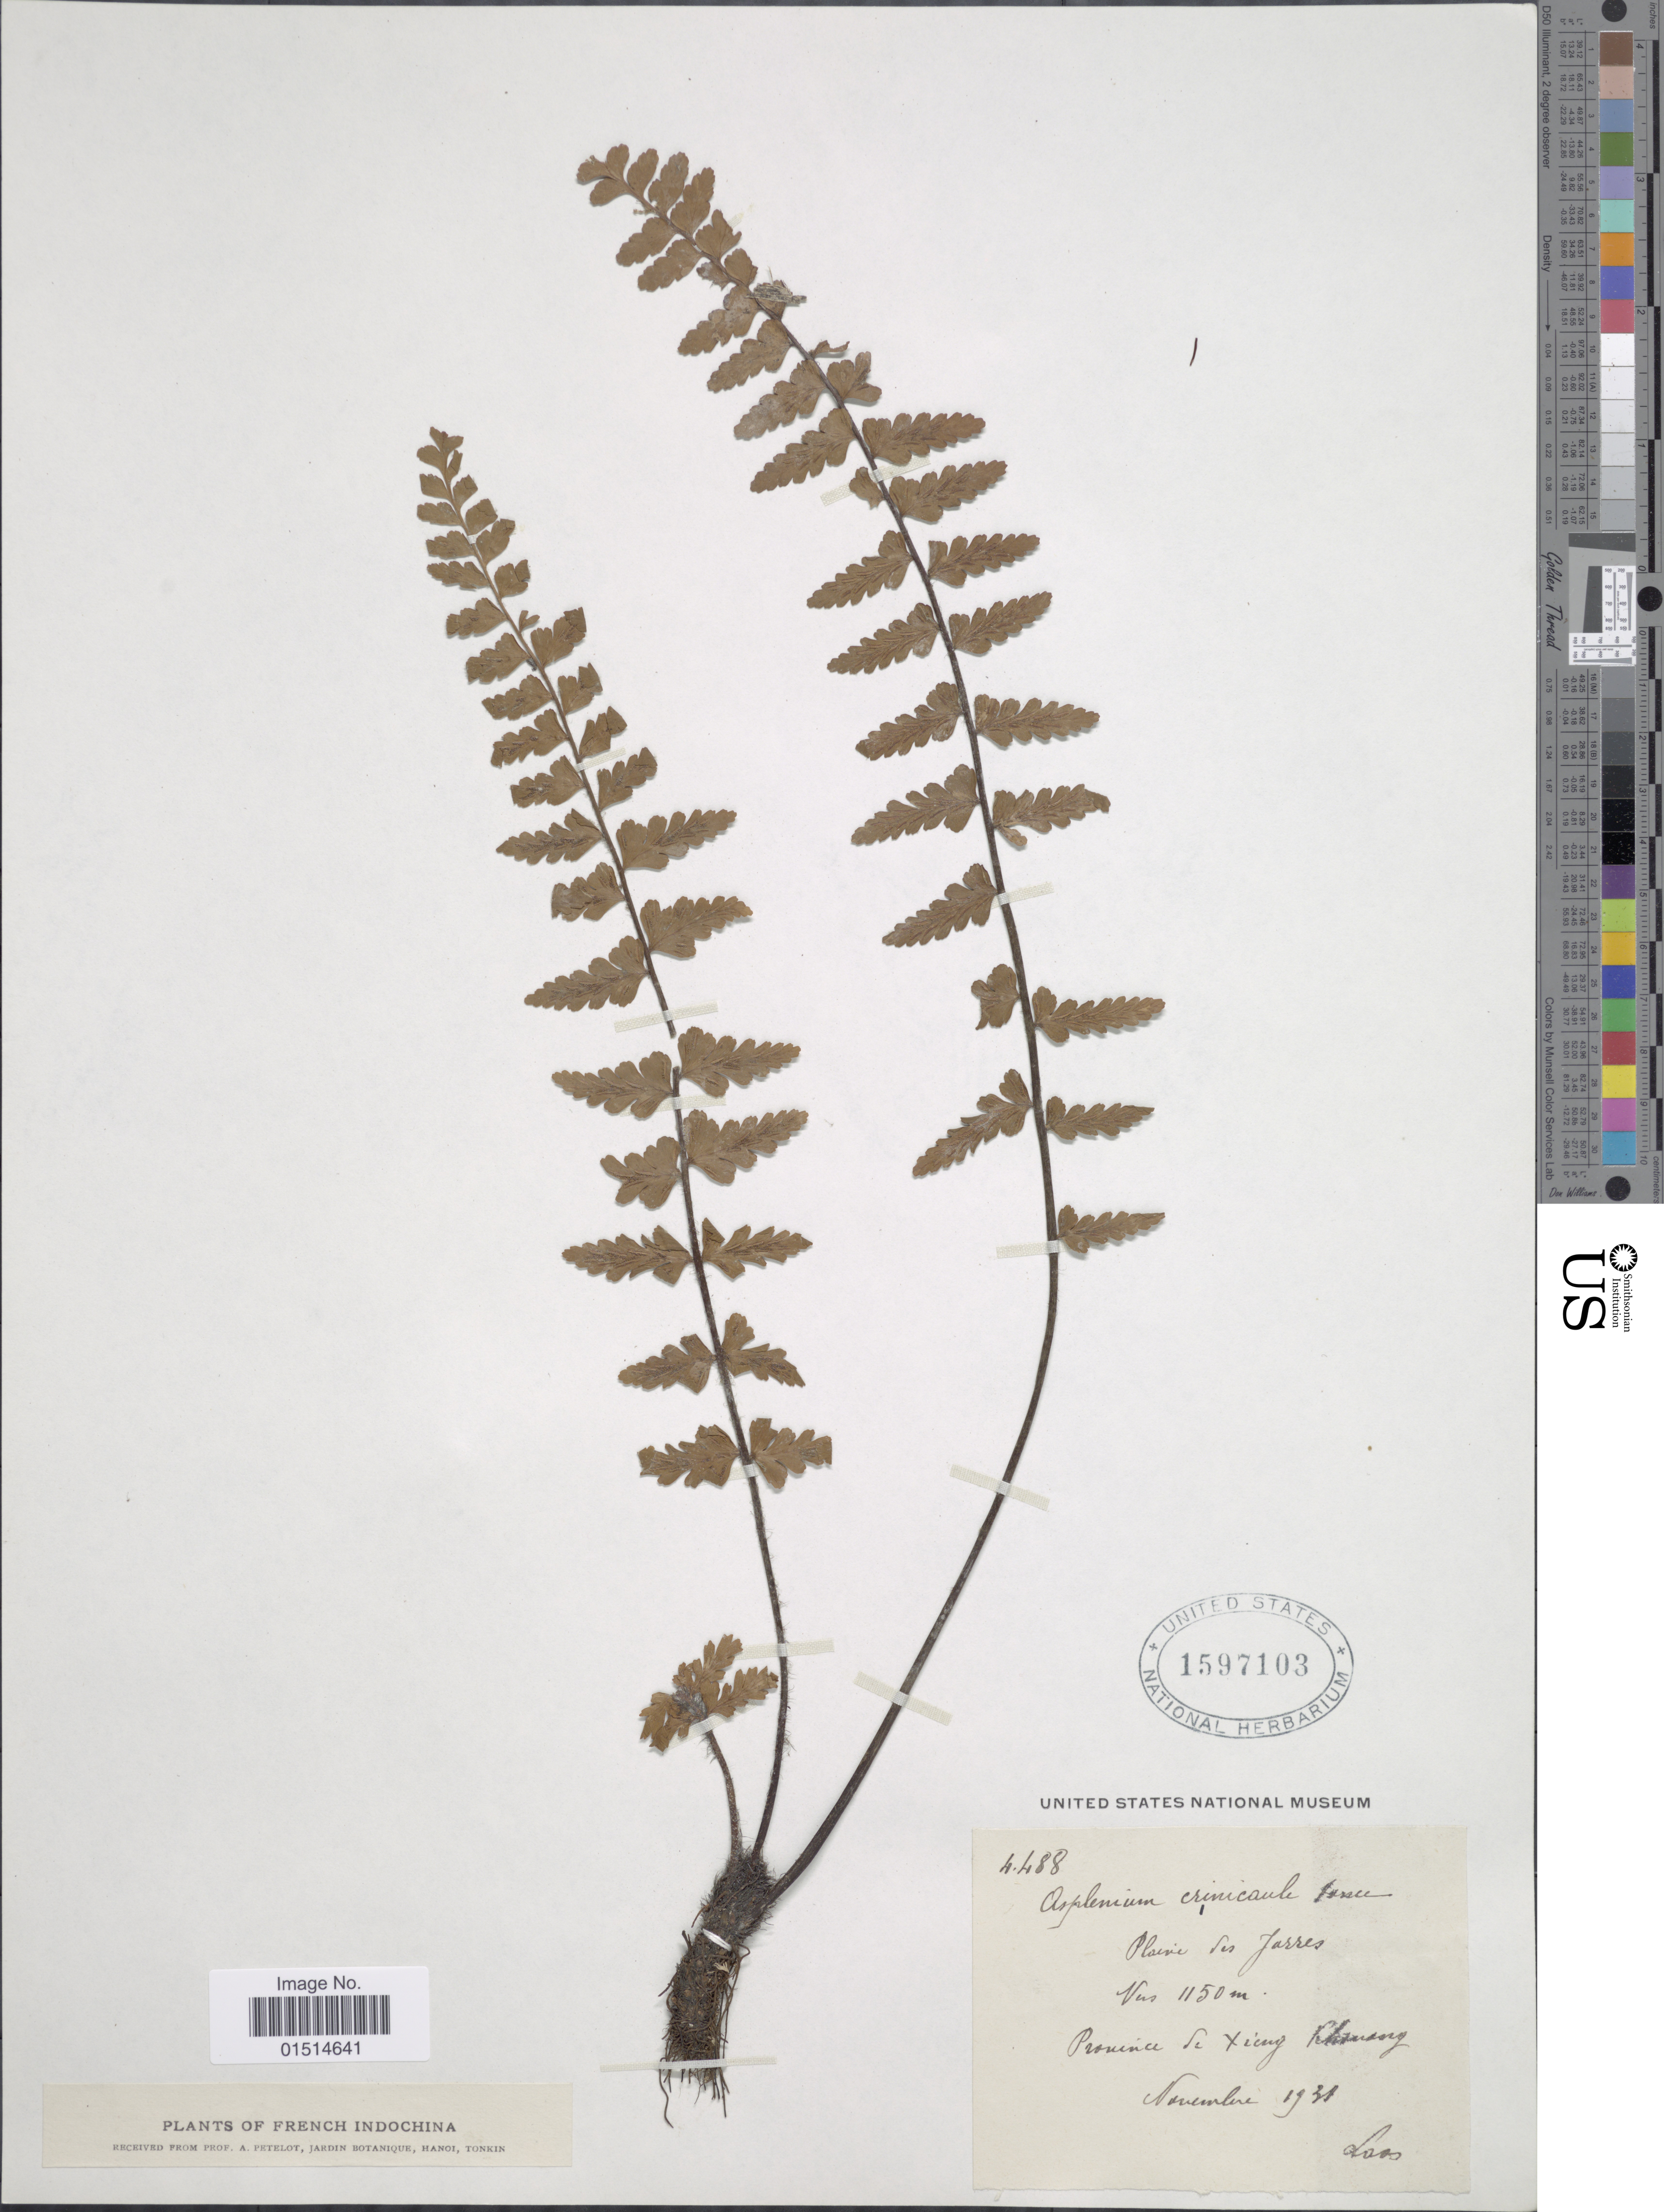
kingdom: Plantae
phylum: Tracheophyta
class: Polypodiopsida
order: Polypodiales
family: Aspleniaceae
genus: Asplenium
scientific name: Asplenium crinicaule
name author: Hance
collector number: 4488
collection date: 1931-11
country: Laos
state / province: Xiangkhoang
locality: French Indochina, Province of Xiang Khoang, Plaine des Jarres.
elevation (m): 1150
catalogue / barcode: US 1597103